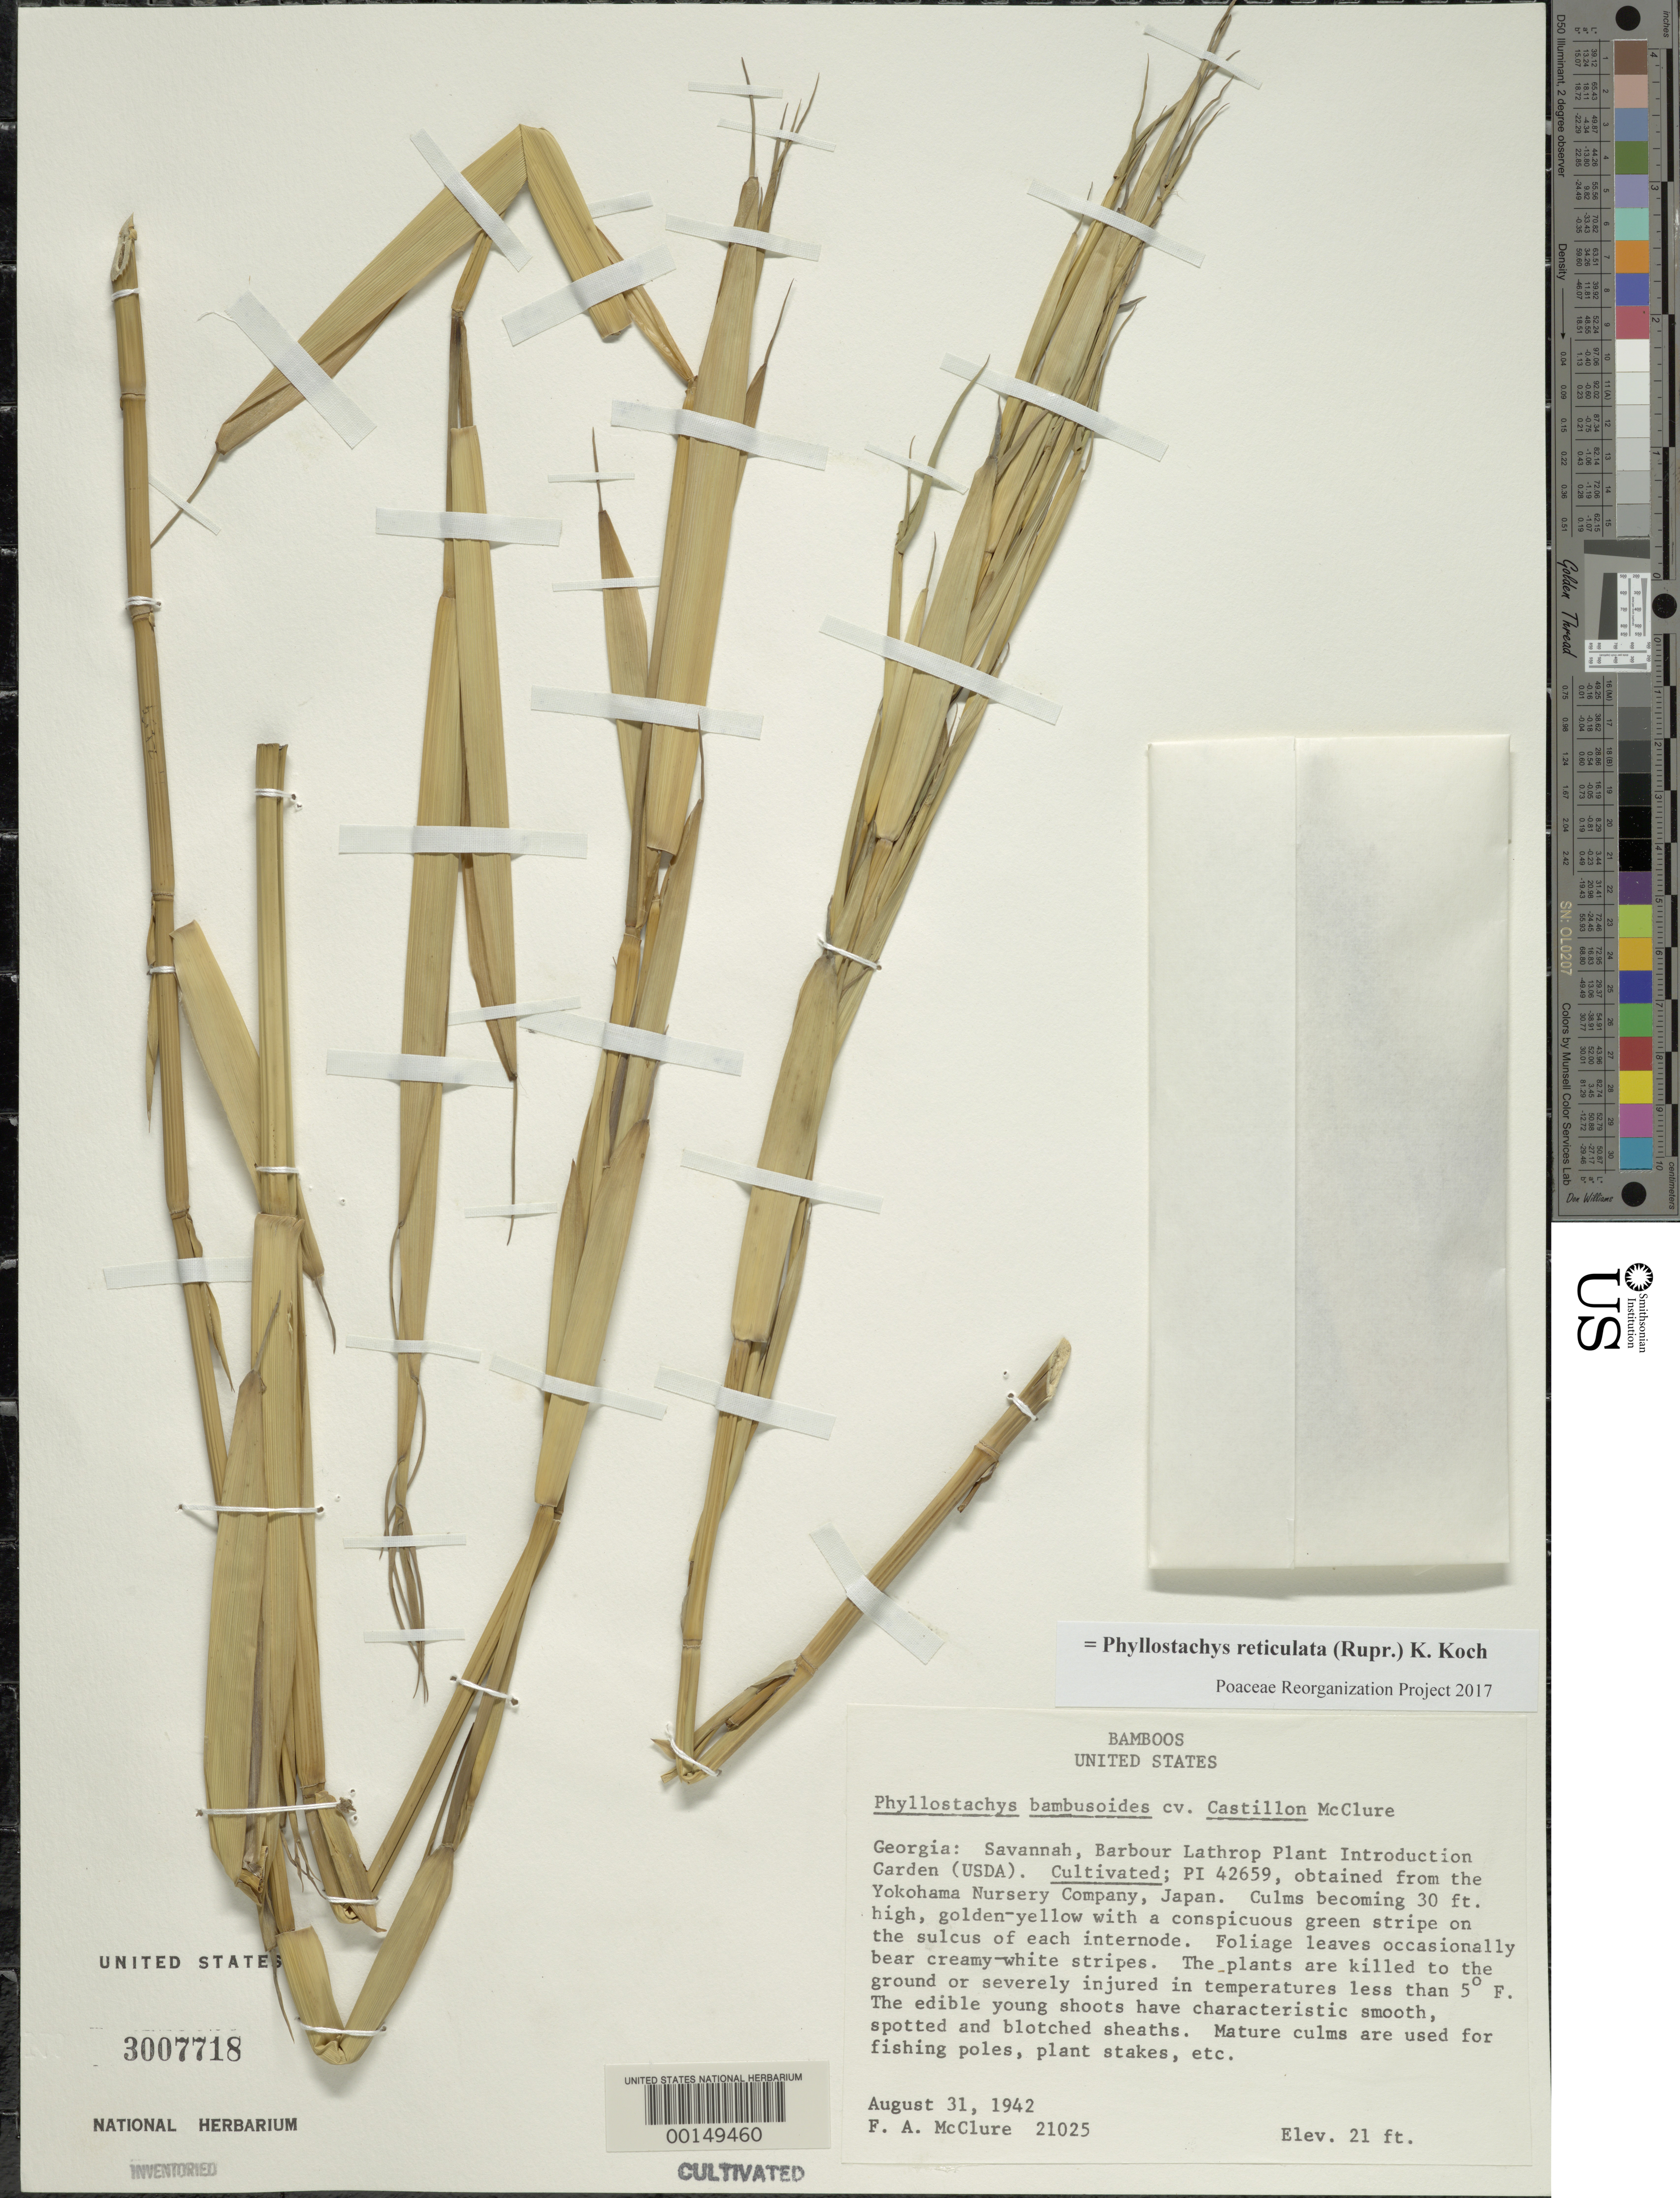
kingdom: Plantae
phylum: Tracheophyta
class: Liliopsida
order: Poales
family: Poaceae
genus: Phyllostachys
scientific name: Phyllostachys reticulata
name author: (Rupr.) K. Koch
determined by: Poaceae Reorganization Project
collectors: F. A. McClure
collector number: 21025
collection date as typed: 31 Aug 1942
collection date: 1942-08-31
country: United States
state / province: Georgia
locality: Savannah, barbour lathrop p.i. garden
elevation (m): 6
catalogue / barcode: US 3007718